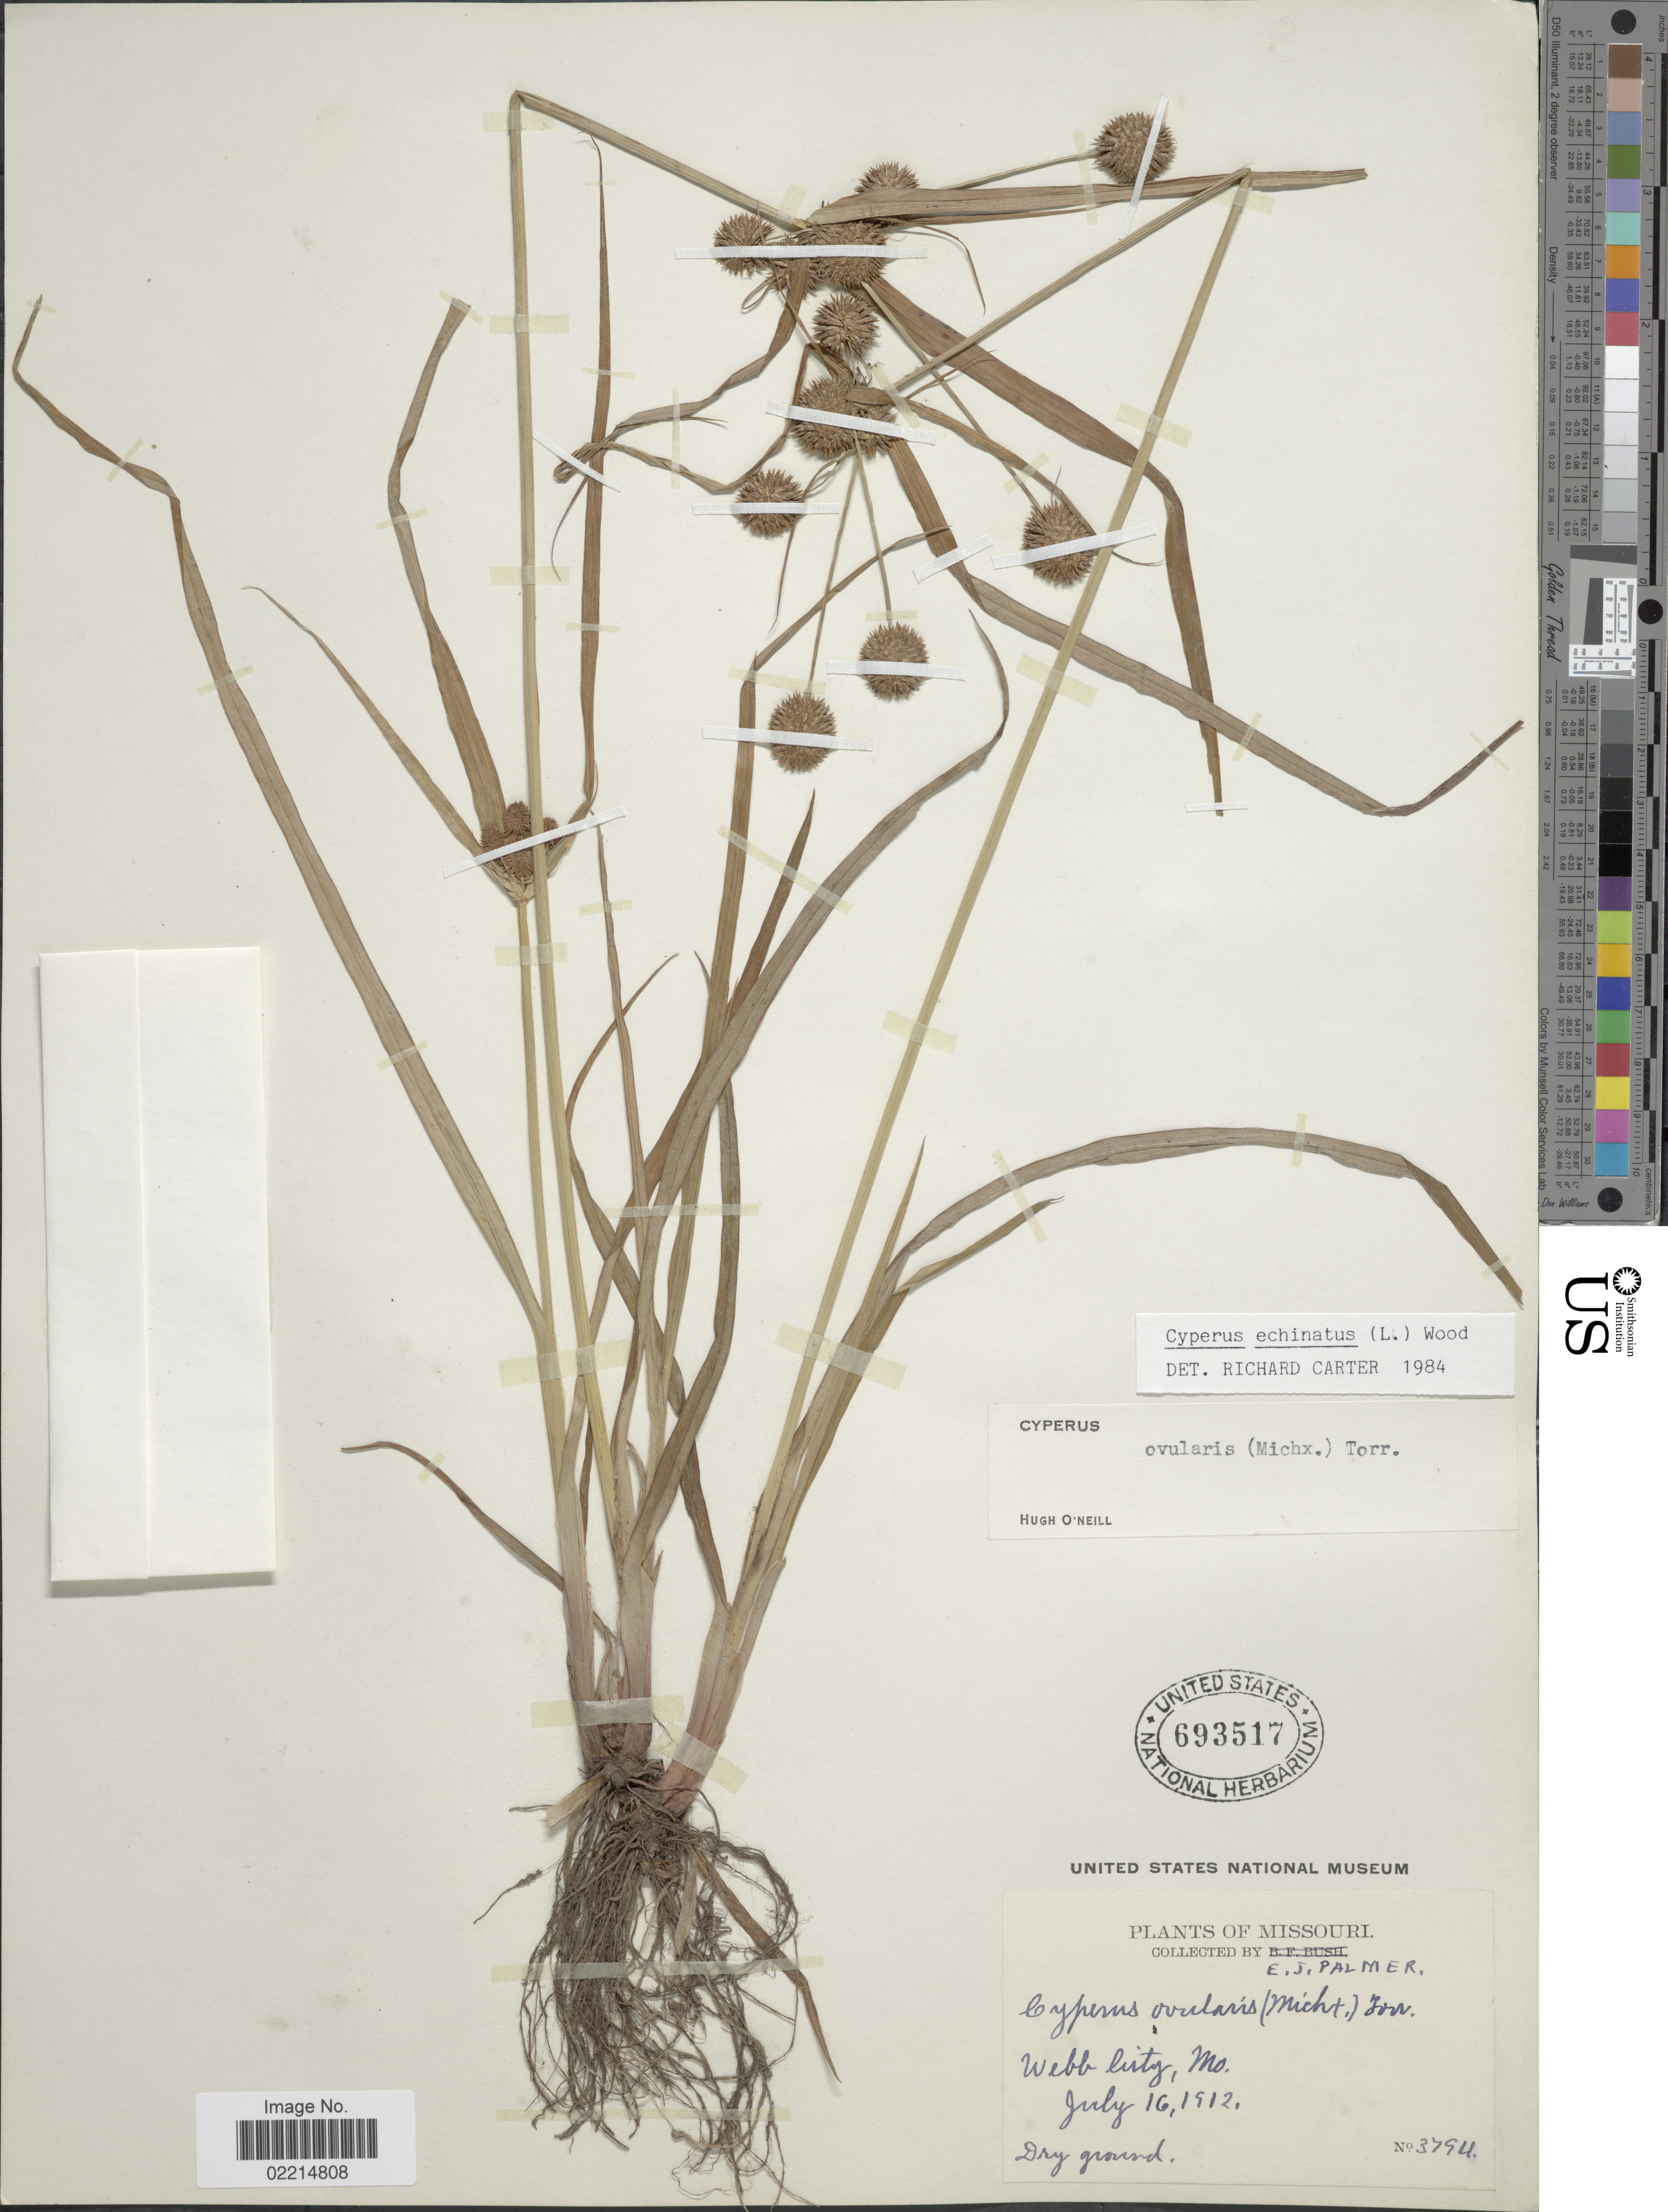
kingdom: Plantae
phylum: Tracheophyta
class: Liliopsida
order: Poales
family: Cyperaceae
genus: Cyperus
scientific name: Cyperus echinatus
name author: (L.) Alph. Wood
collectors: E. J. Palmer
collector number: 3794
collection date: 1912-07-16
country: United States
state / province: Missouri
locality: Webb City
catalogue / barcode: US 693517